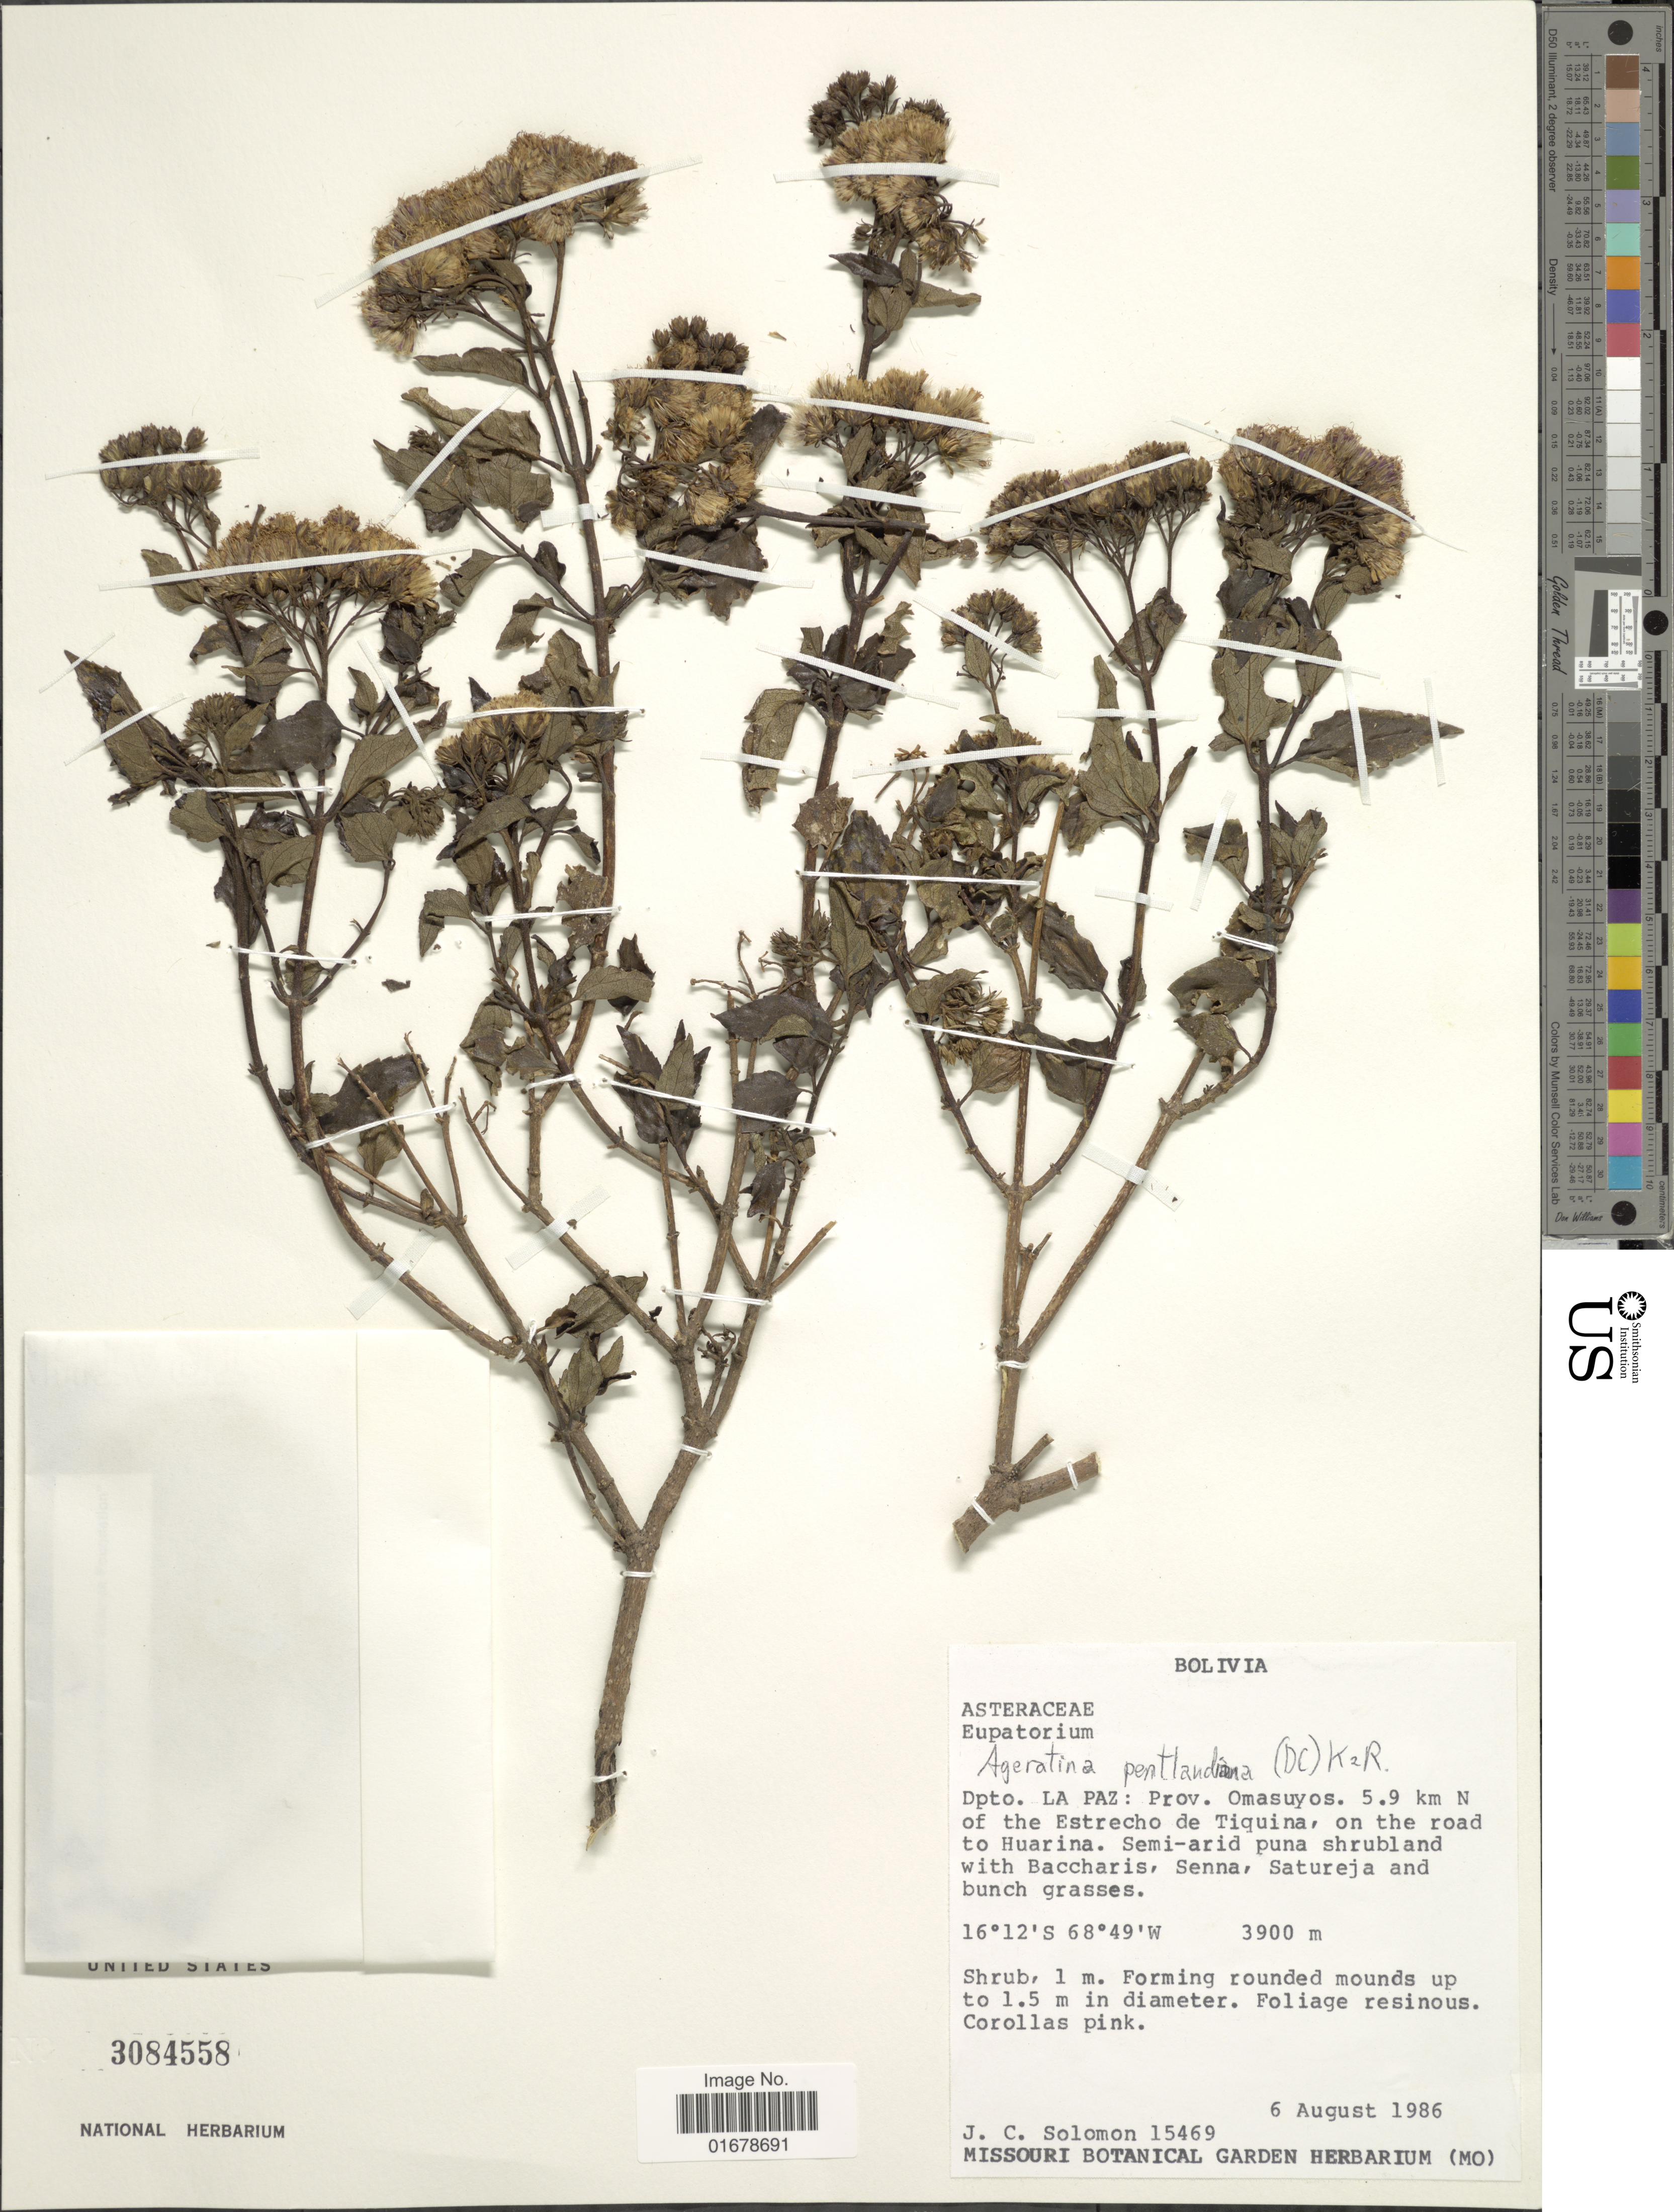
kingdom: Plantae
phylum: Tracheophyta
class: Magnoliopsida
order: Asterales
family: Asteraceae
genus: Ageratina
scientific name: Ageratina pentlandiana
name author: (DC.) R.M. King & H. Rob.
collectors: J. C. Solomon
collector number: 15469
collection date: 1986-08-06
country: Bolivia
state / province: La Paz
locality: Dpto. La Paz: Prov. Omasuyos, 5.9 km N of the Estrecho de Tiquina, on the road to Huarina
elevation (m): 3900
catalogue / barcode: US 3084558